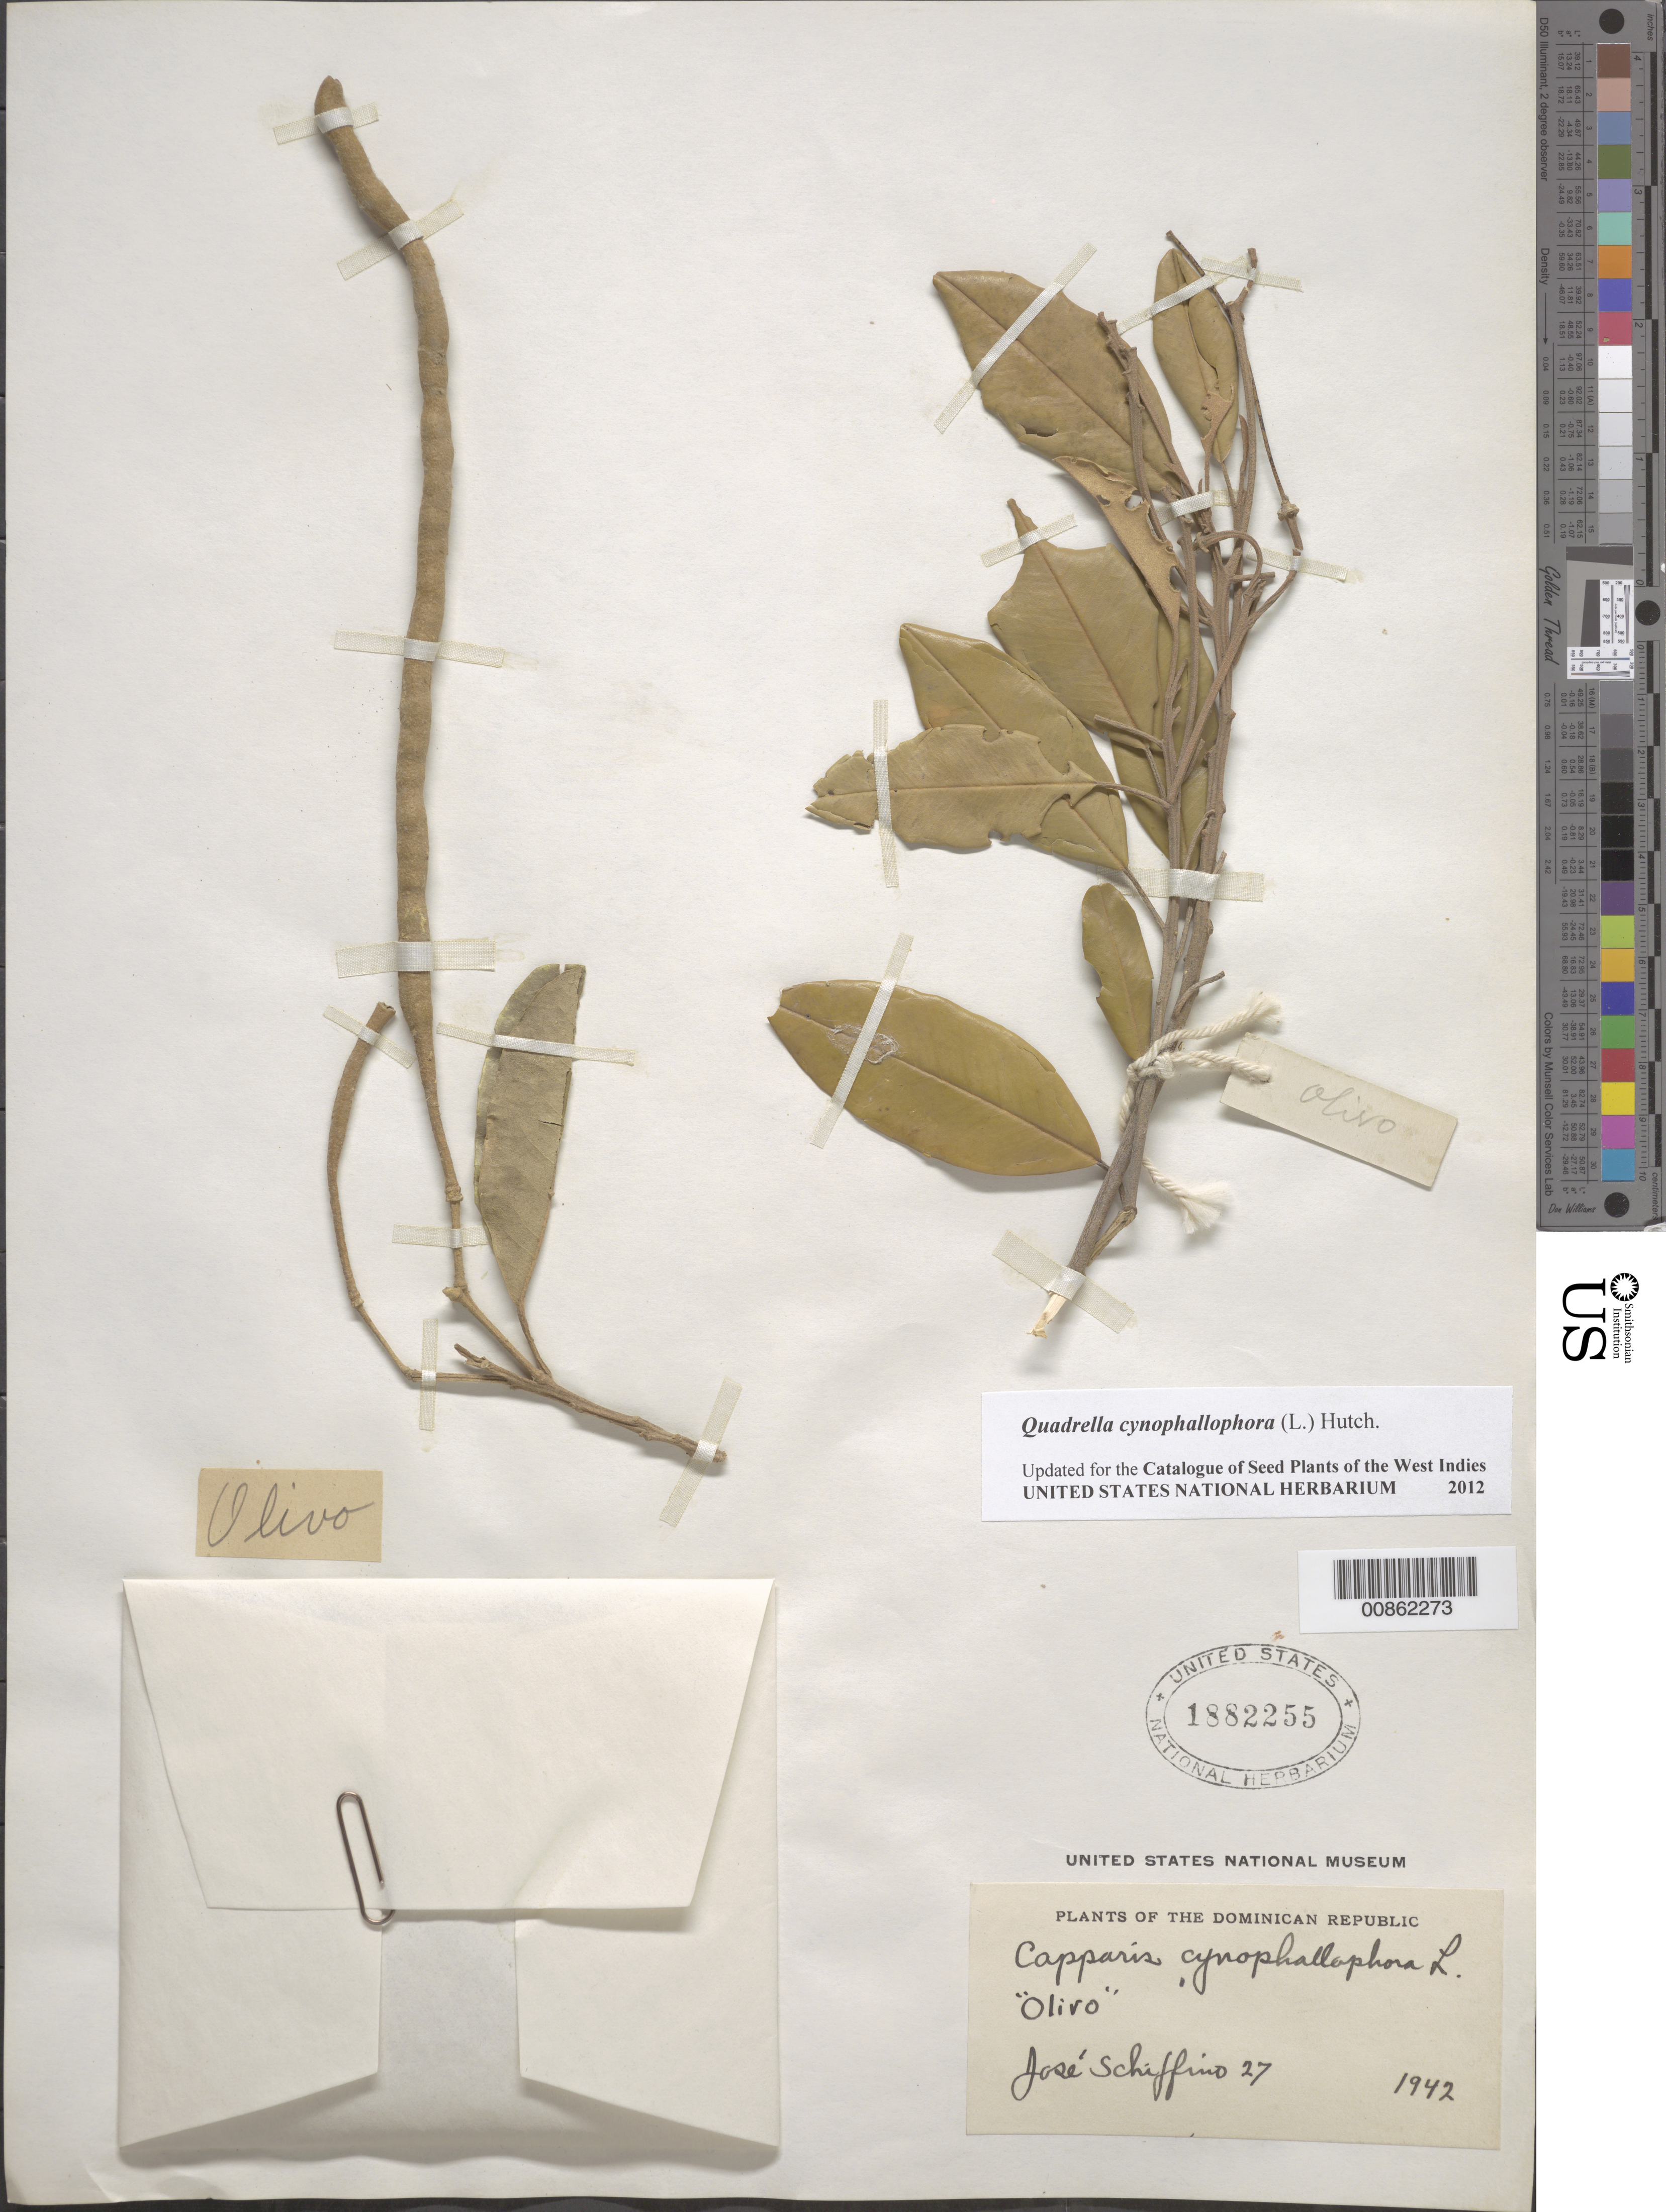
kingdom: Plantae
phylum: Tracheophyta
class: Magnoliopsida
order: Brassicales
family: Capparaceae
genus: Quadrella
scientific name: Quadrella cynophallophora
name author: (L.) Hutch.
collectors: J. Schiffino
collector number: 27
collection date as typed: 1942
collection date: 1942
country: Dominican Republic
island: Hispaniola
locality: Dominican Republic.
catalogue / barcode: US 1882255